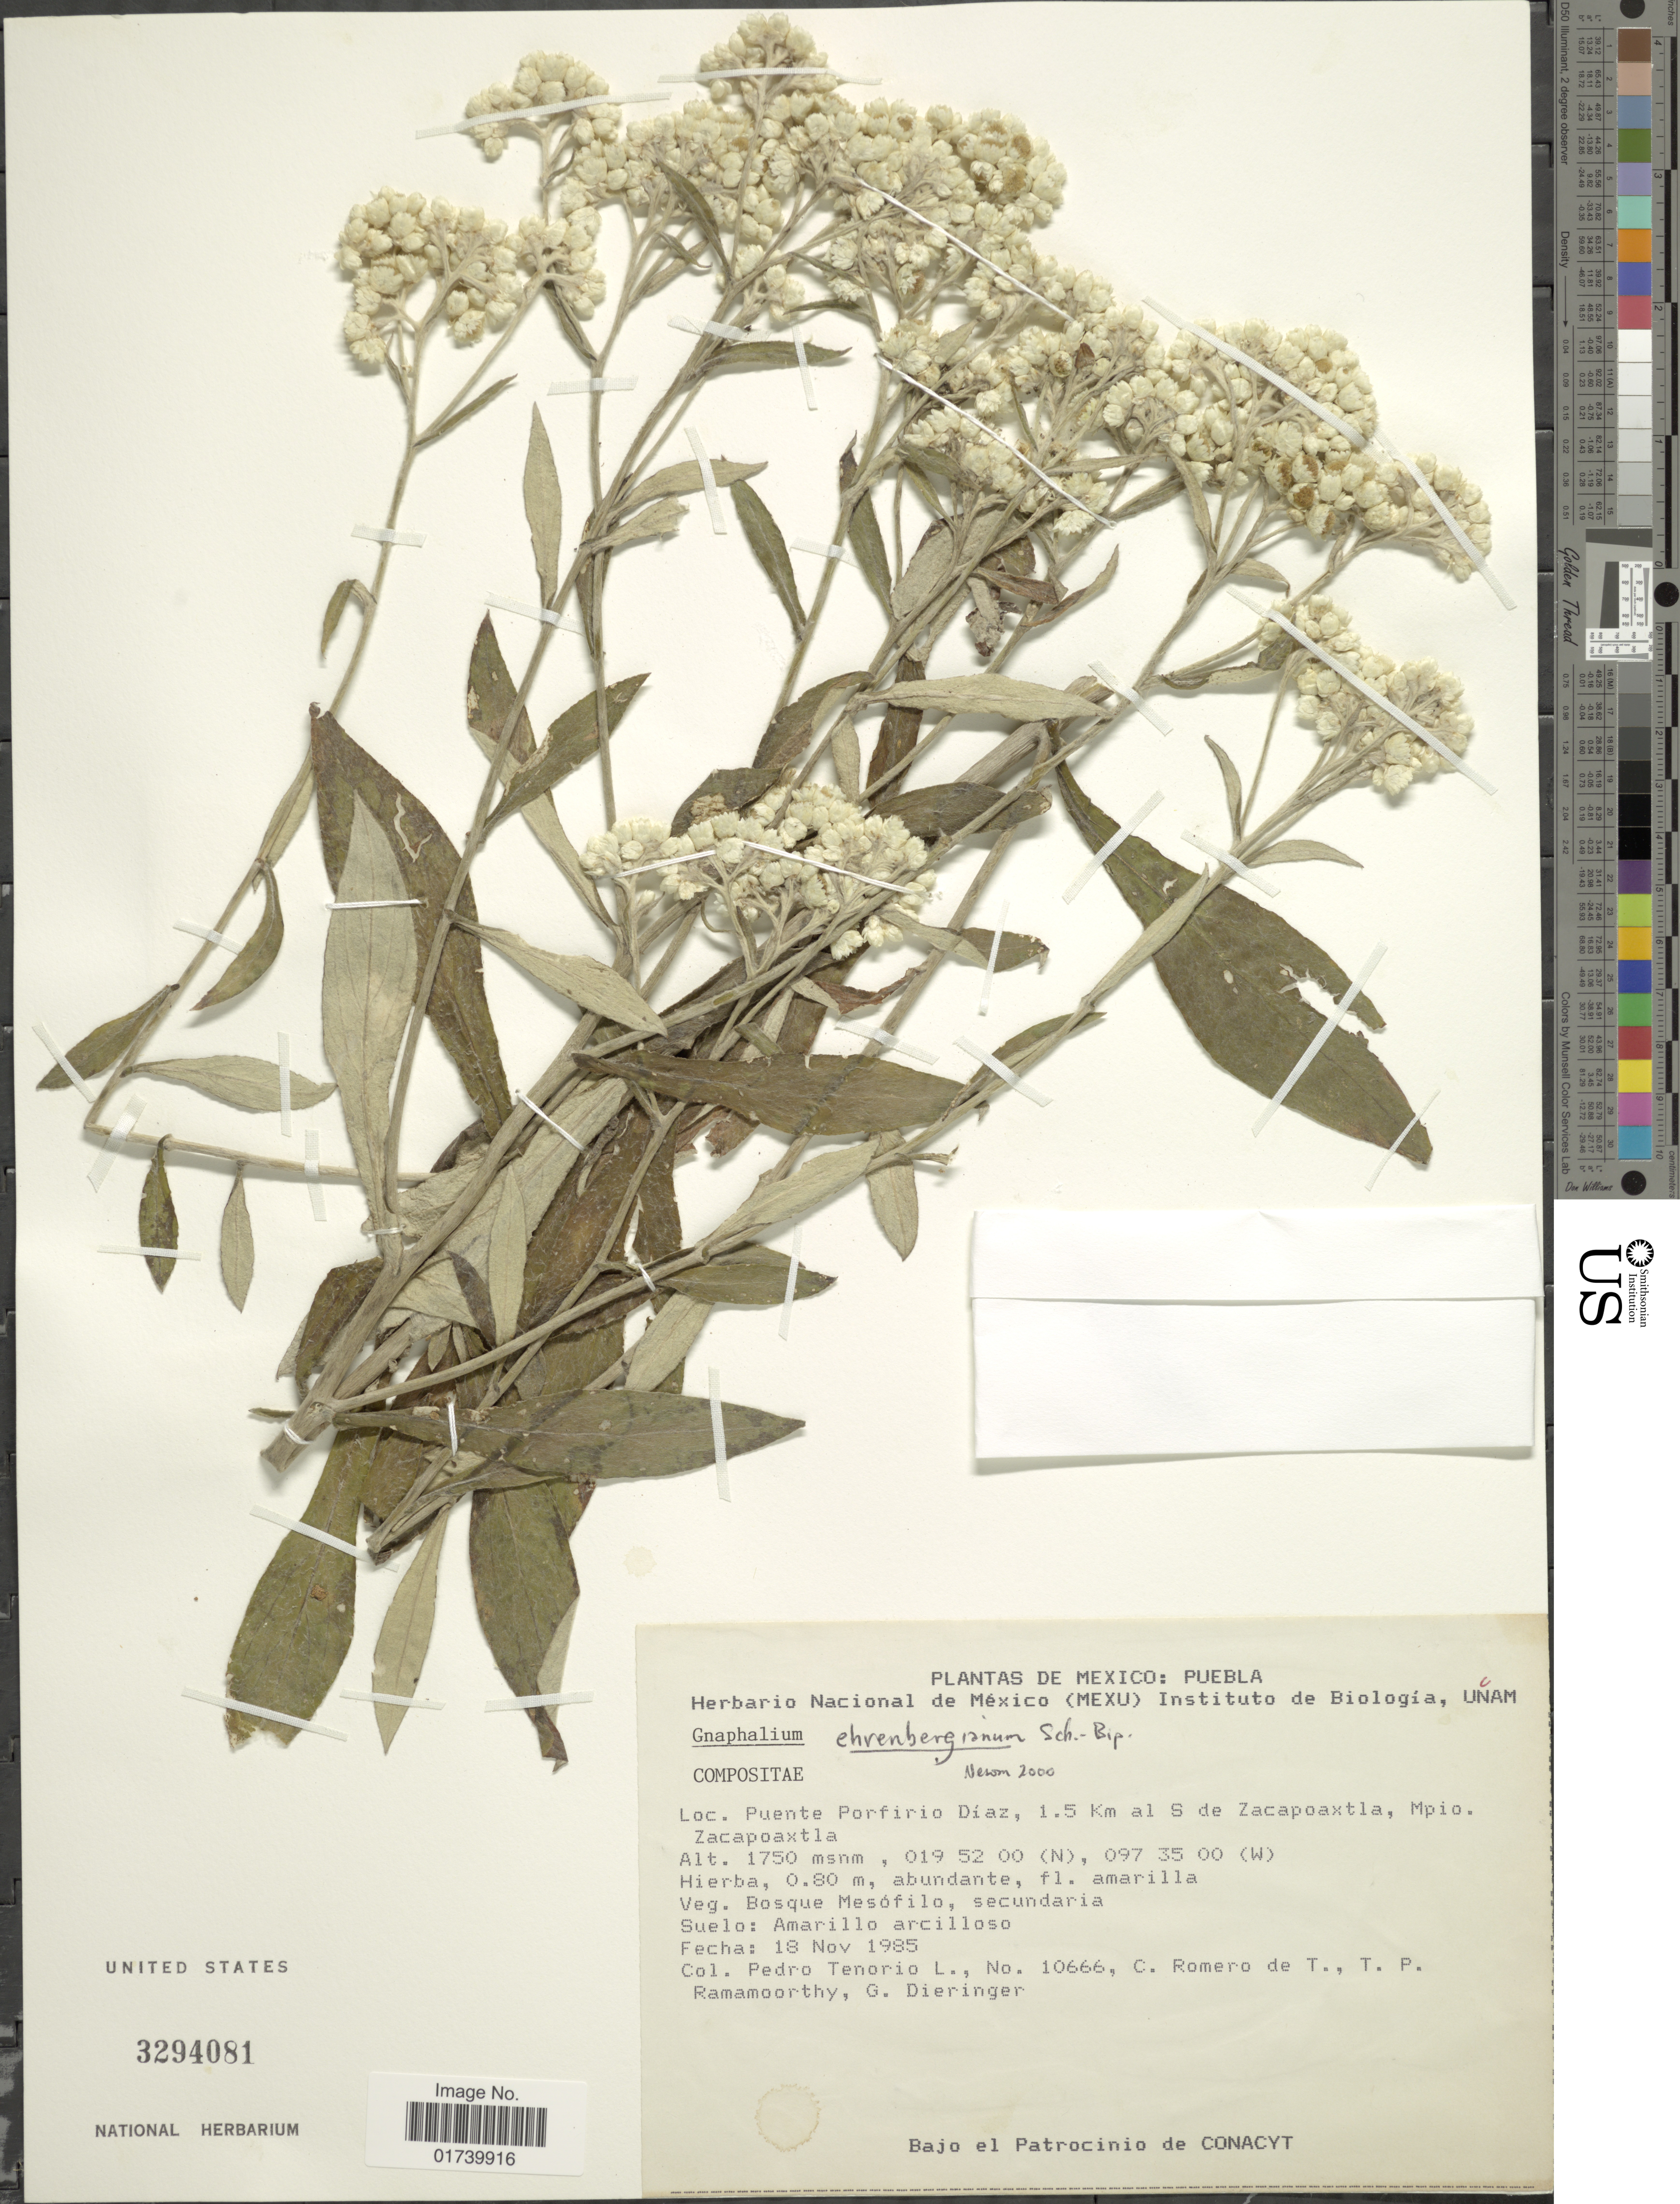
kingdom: Plantae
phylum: Tracheophyta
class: Magnoliopsida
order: Asterales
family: Asteraceae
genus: Pseudognaphalium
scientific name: Pseudognaphalium ehrenbergianum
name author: (Sch. Bip. ex Klatt) Hinojosa & Villaseñor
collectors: P. Tenorio L., C. Romero de T., T. P. Ramamoorthy & G. Dieringer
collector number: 10666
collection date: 1985-11-18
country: Mexico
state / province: Puebla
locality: Puente Porfirio Diaz, 1.5 km al S de Zacapoaxtla, Mpio Zacapoaxtla.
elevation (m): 1750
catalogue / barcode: US 3294081